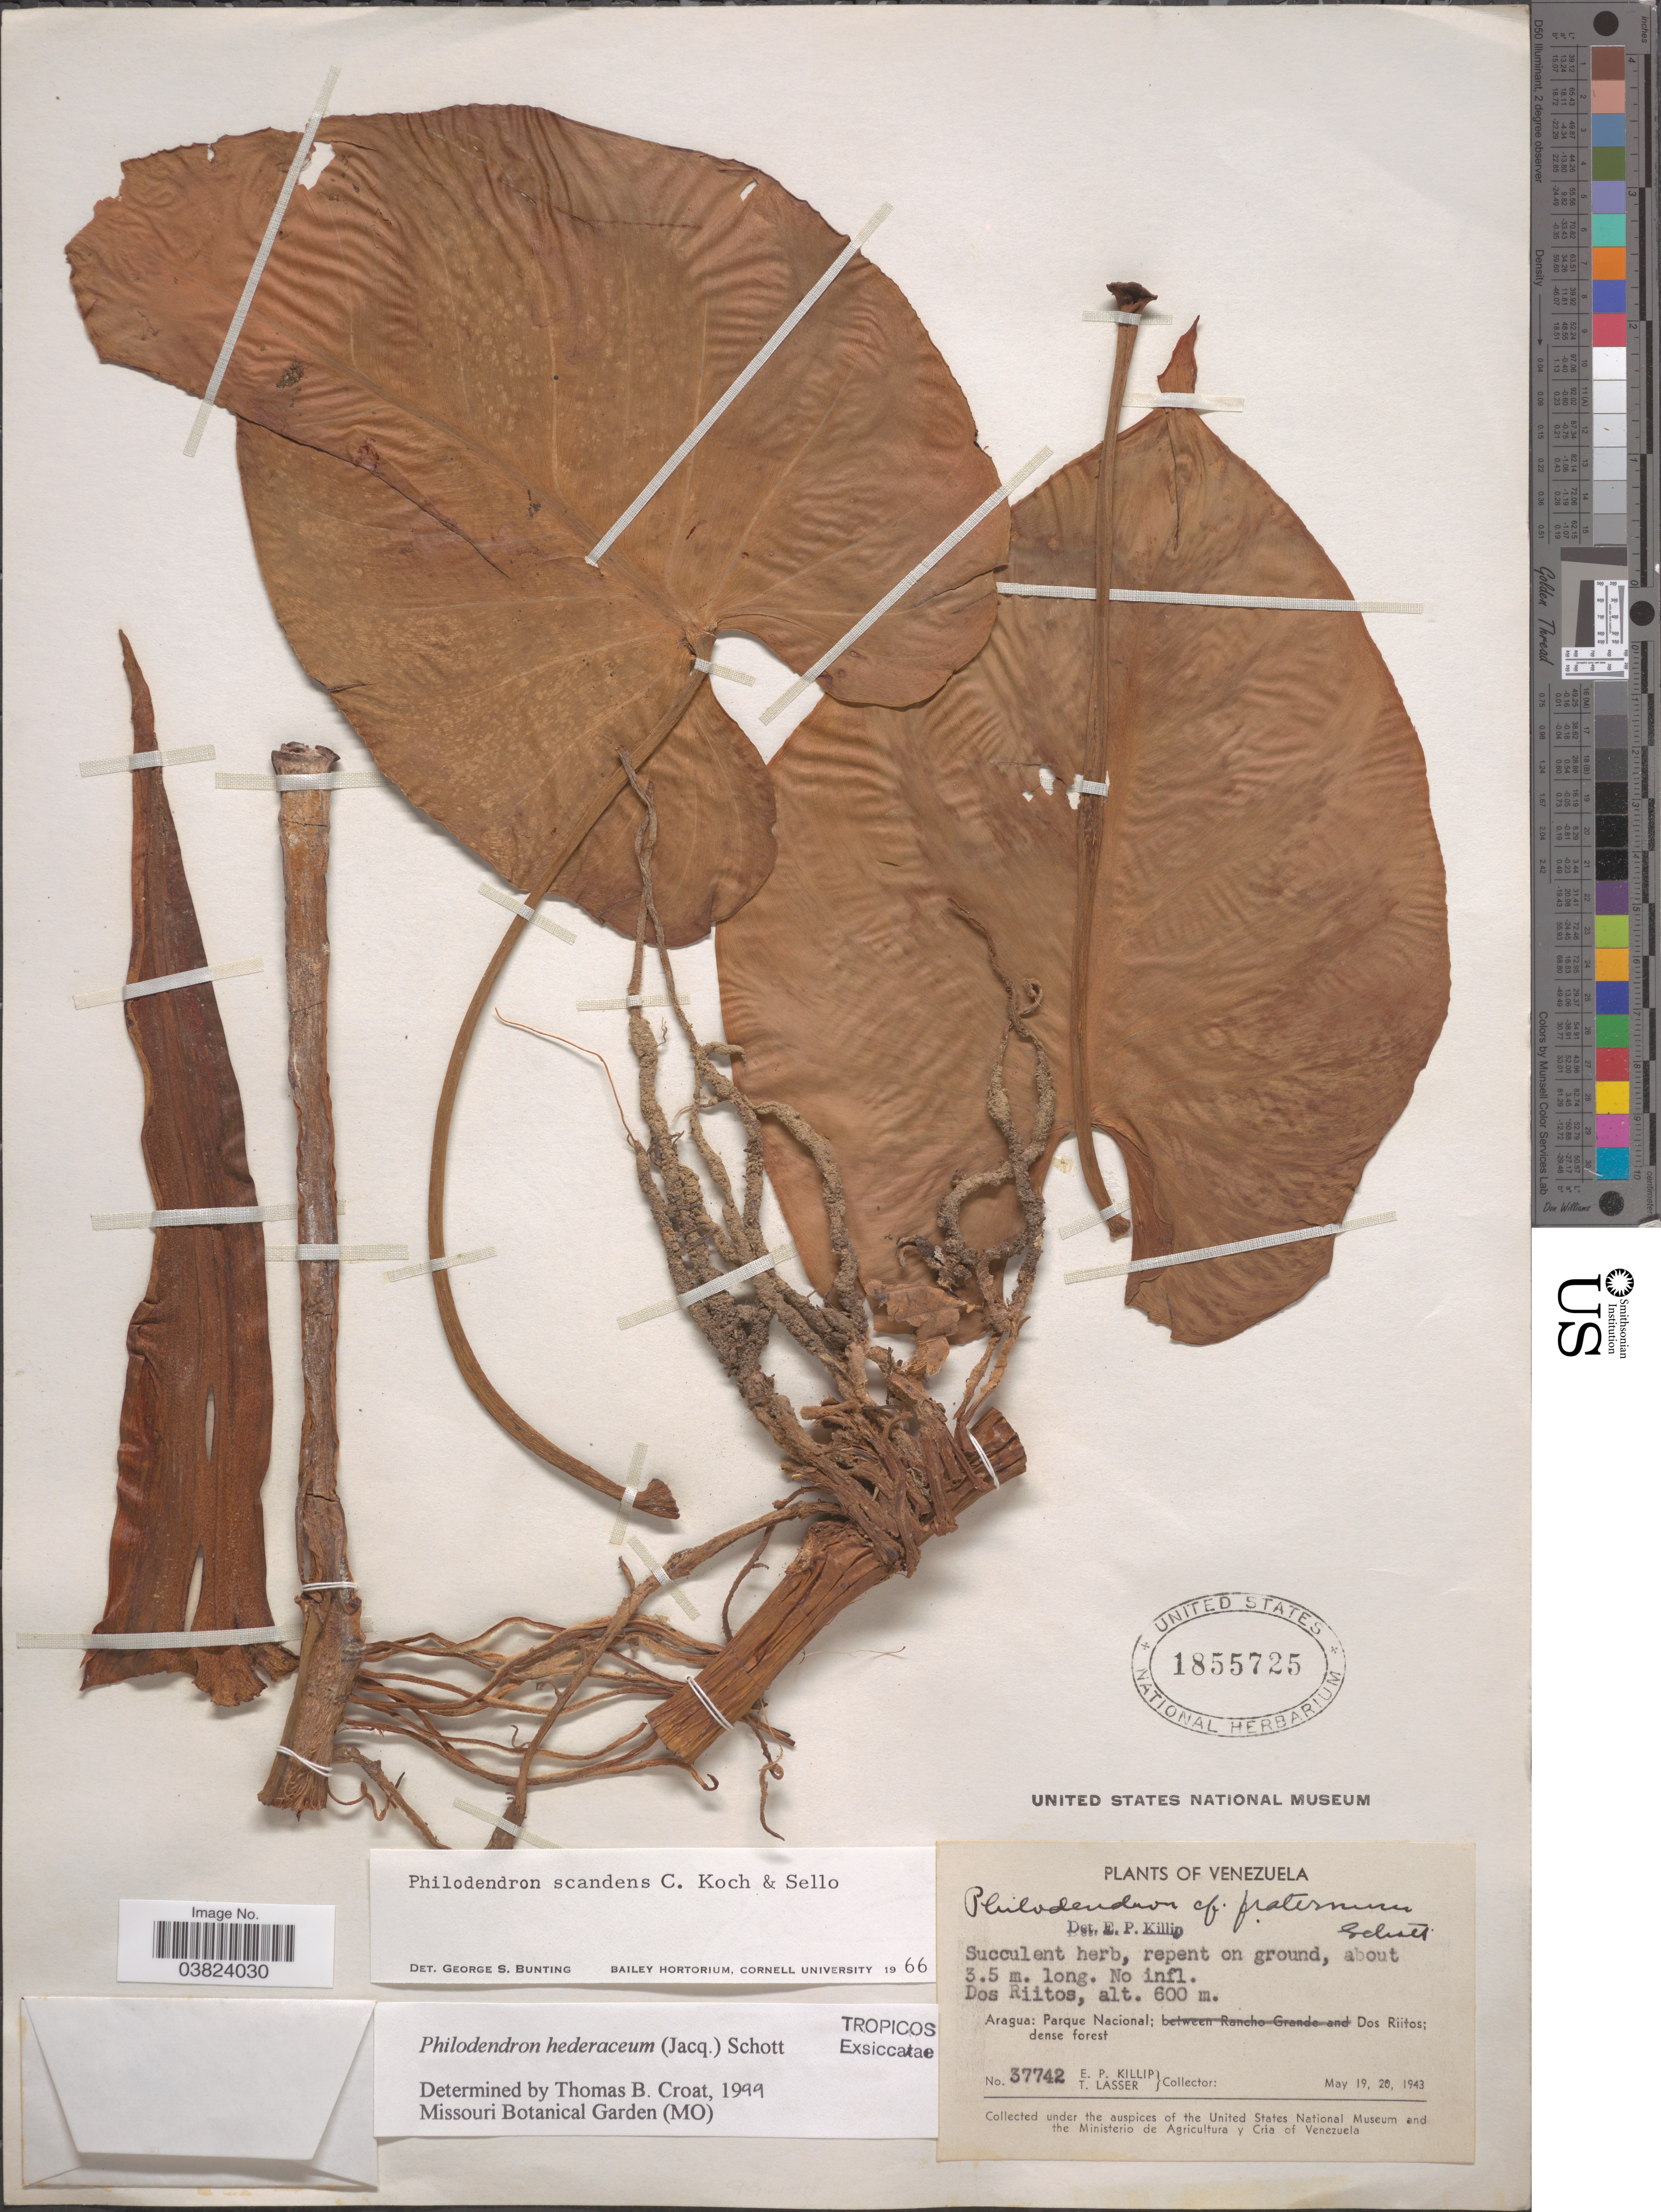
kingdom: Plantae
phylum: Tracheophyta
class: Liliopsida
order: Alismatales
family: Araceae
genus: Philodendron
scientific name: Philodendron hederaceum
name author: (Jacq.) Schott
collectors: E. P. Killip & T. Lasser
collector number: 37742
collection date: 1943-05-19/1943-05-20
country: Venezuela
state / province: Aragua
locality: Dos Riitos. Parque Nacional.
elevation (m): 600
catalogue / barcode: US 1855725